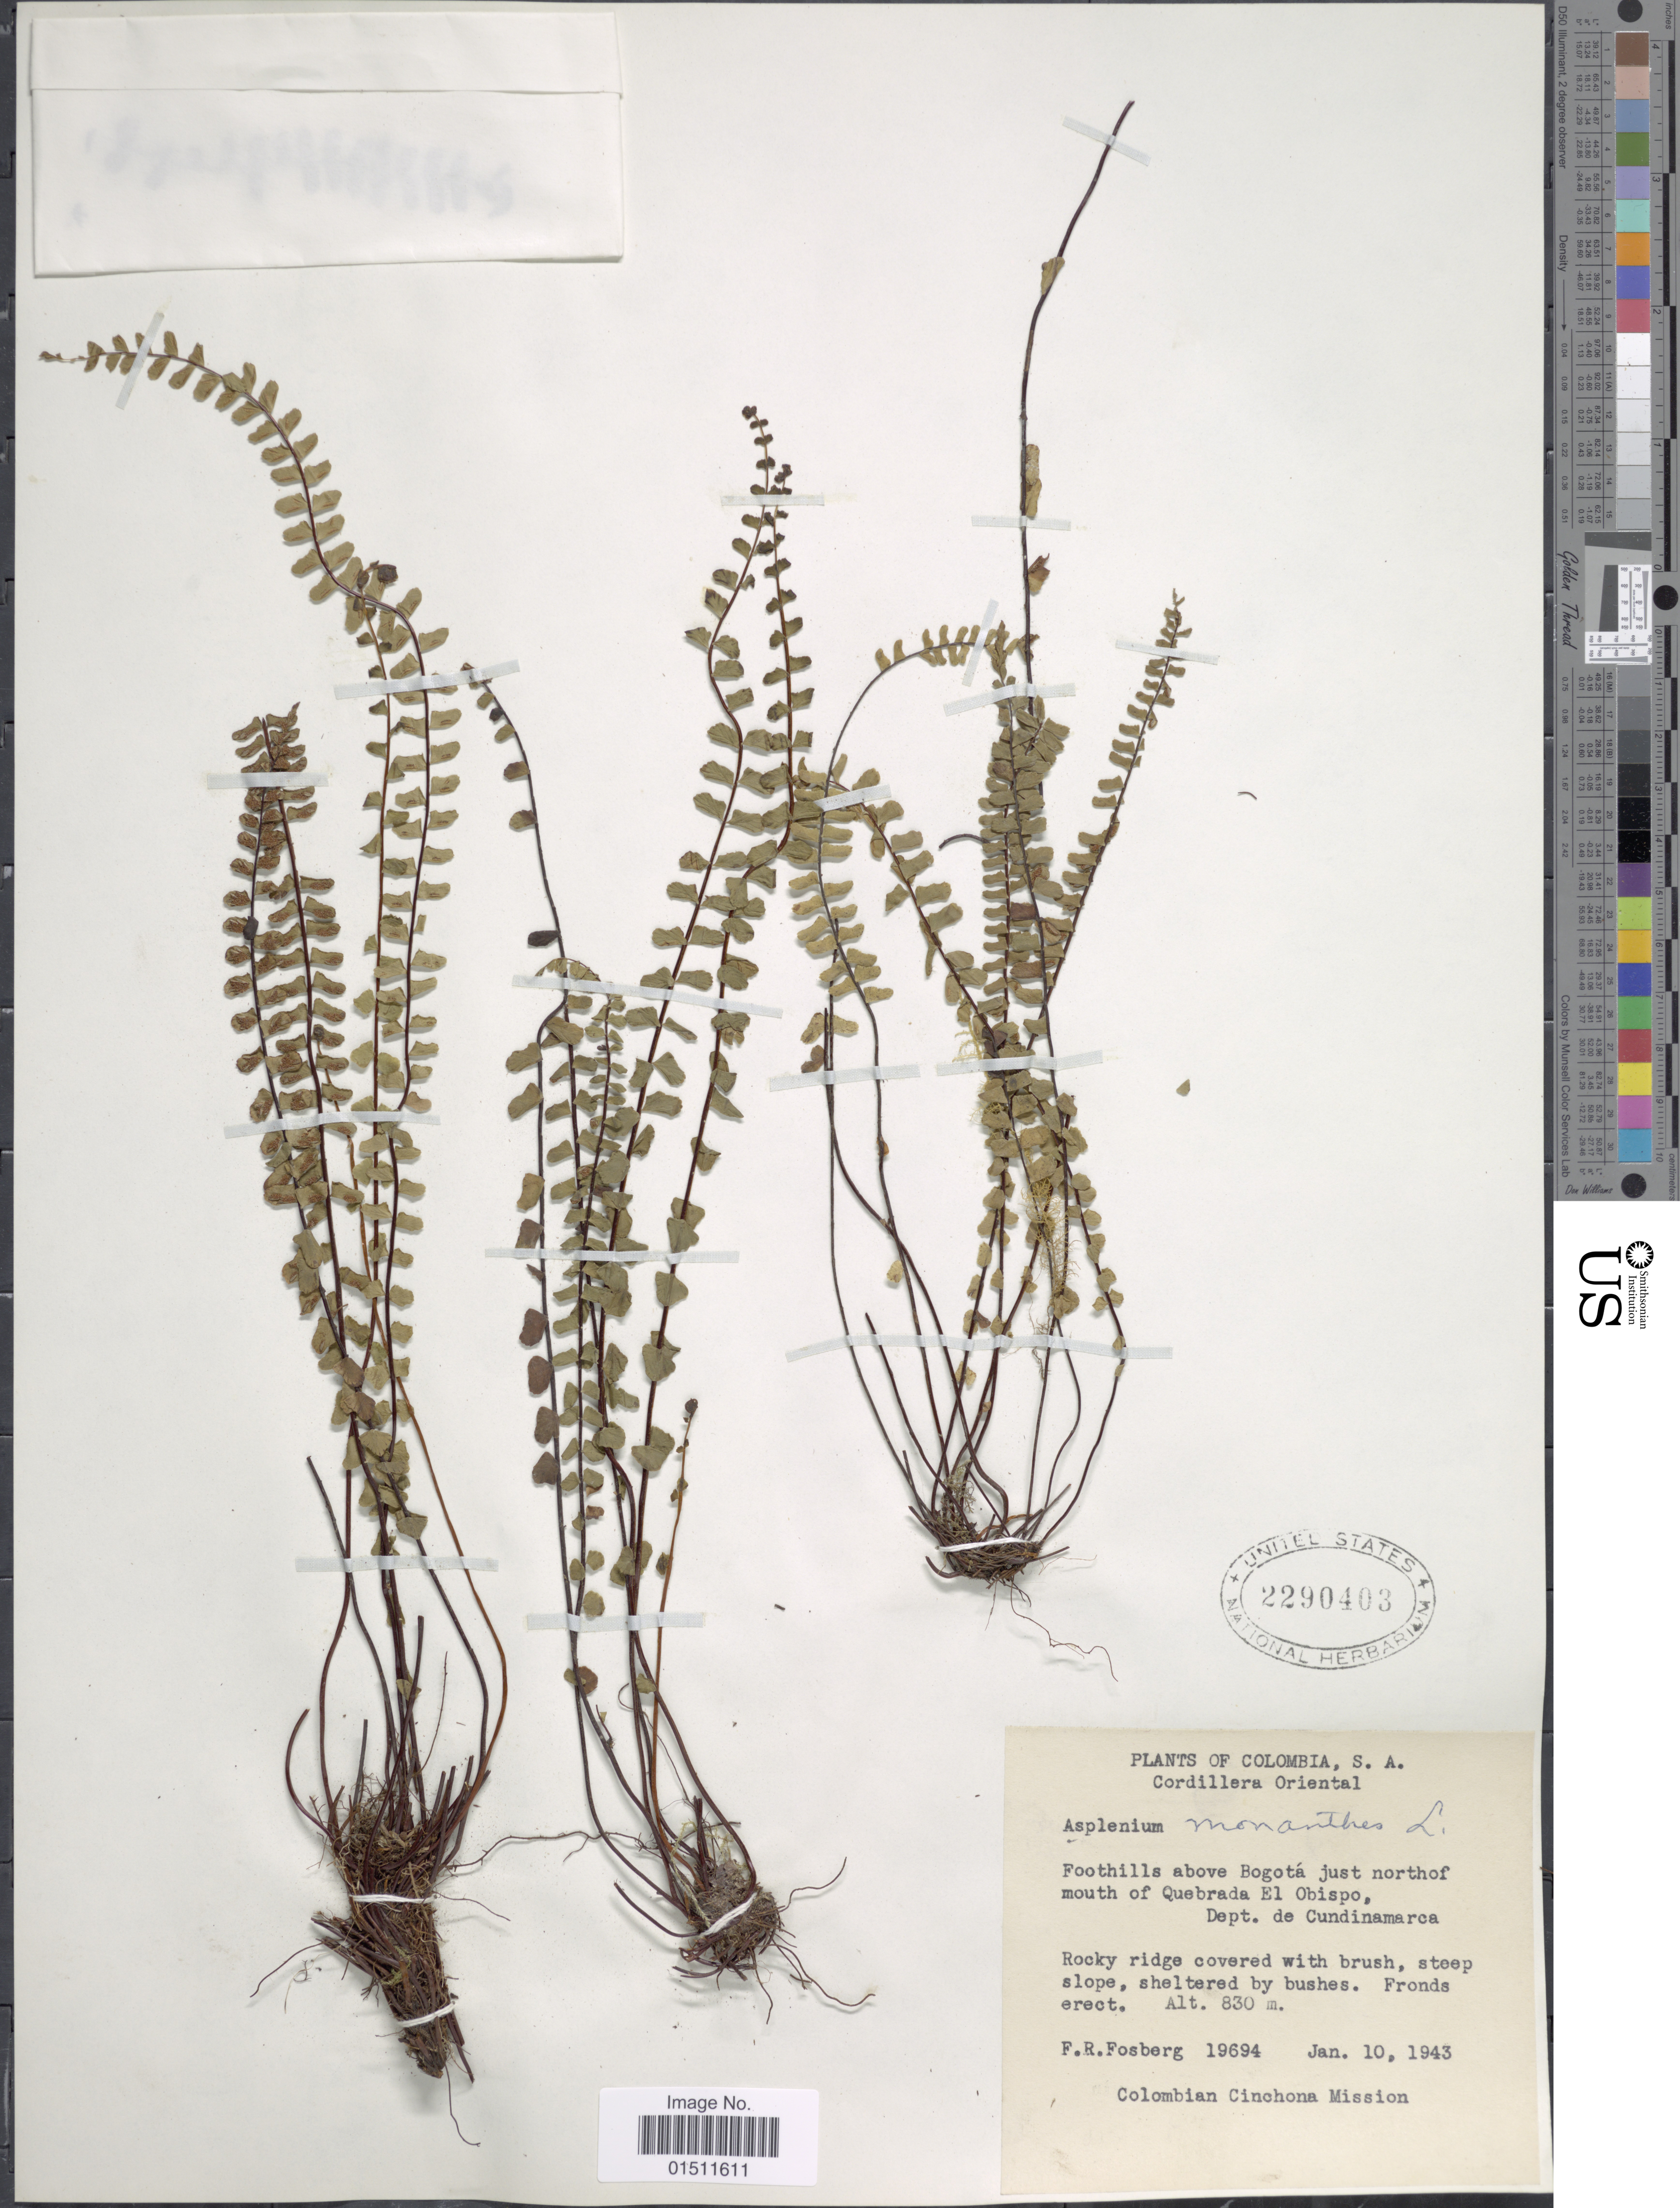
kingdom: Plantae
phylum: Tracheophyta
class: Polypodiopsida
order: Polypodiales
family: Aspleniaceae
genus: Asplenium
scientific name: Asplenium monanthes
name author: L.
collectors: F. R. Fosberg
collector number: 19694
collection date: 1943-01-10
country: Colombia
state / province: Cundinamarca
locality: Cordillera Oriental, Foothills above Bogota just north of mouth of Quebrada El Obispo, Dept. de Cundinamarca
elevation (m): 830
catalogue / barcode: US 2290403